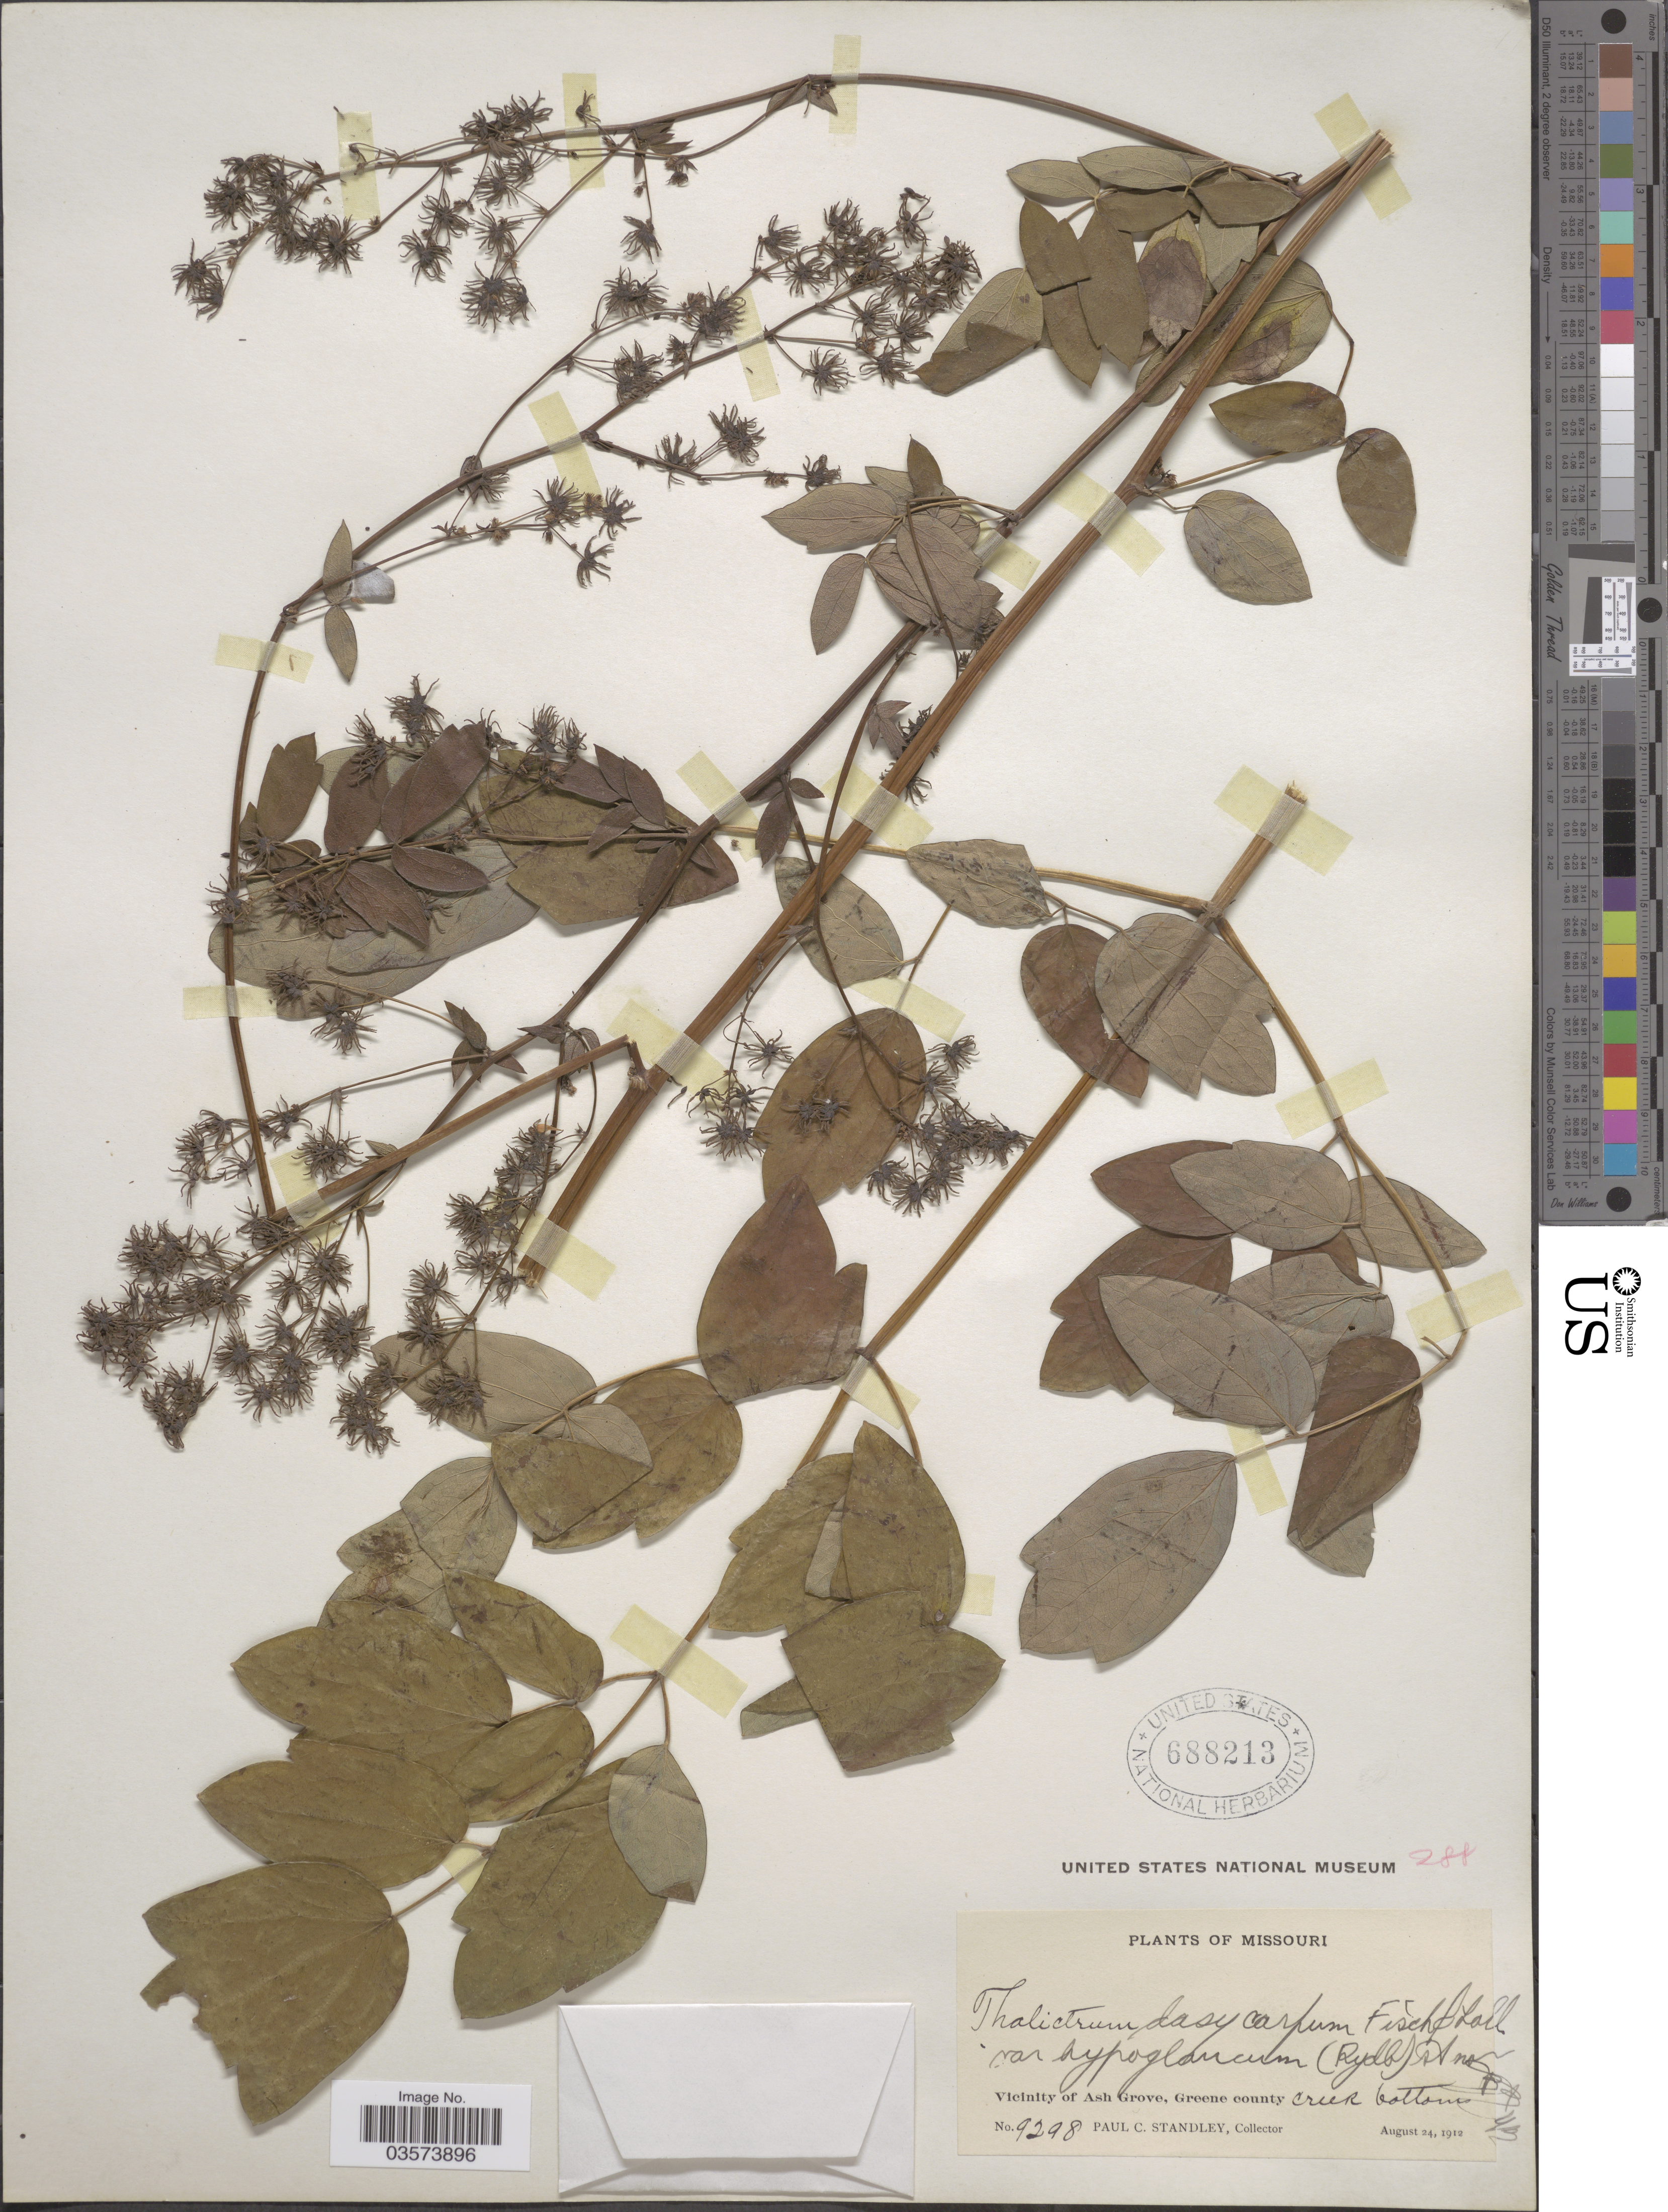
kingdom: Plantae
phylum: Tracheophyta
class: Magnoliopsida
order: Ranunculales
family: Ranunculaceae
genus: Thalictrum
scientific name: Thalictrum dasycarpum var. hypoglaucum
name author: (Rydb.) B. Boivin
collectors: P. C. Standley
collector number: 9298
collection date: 1912-08-24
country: United States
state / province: Missouri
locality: Vicinity of Ash Grove, Greene county Creek bottoms.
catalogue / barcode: US 688213